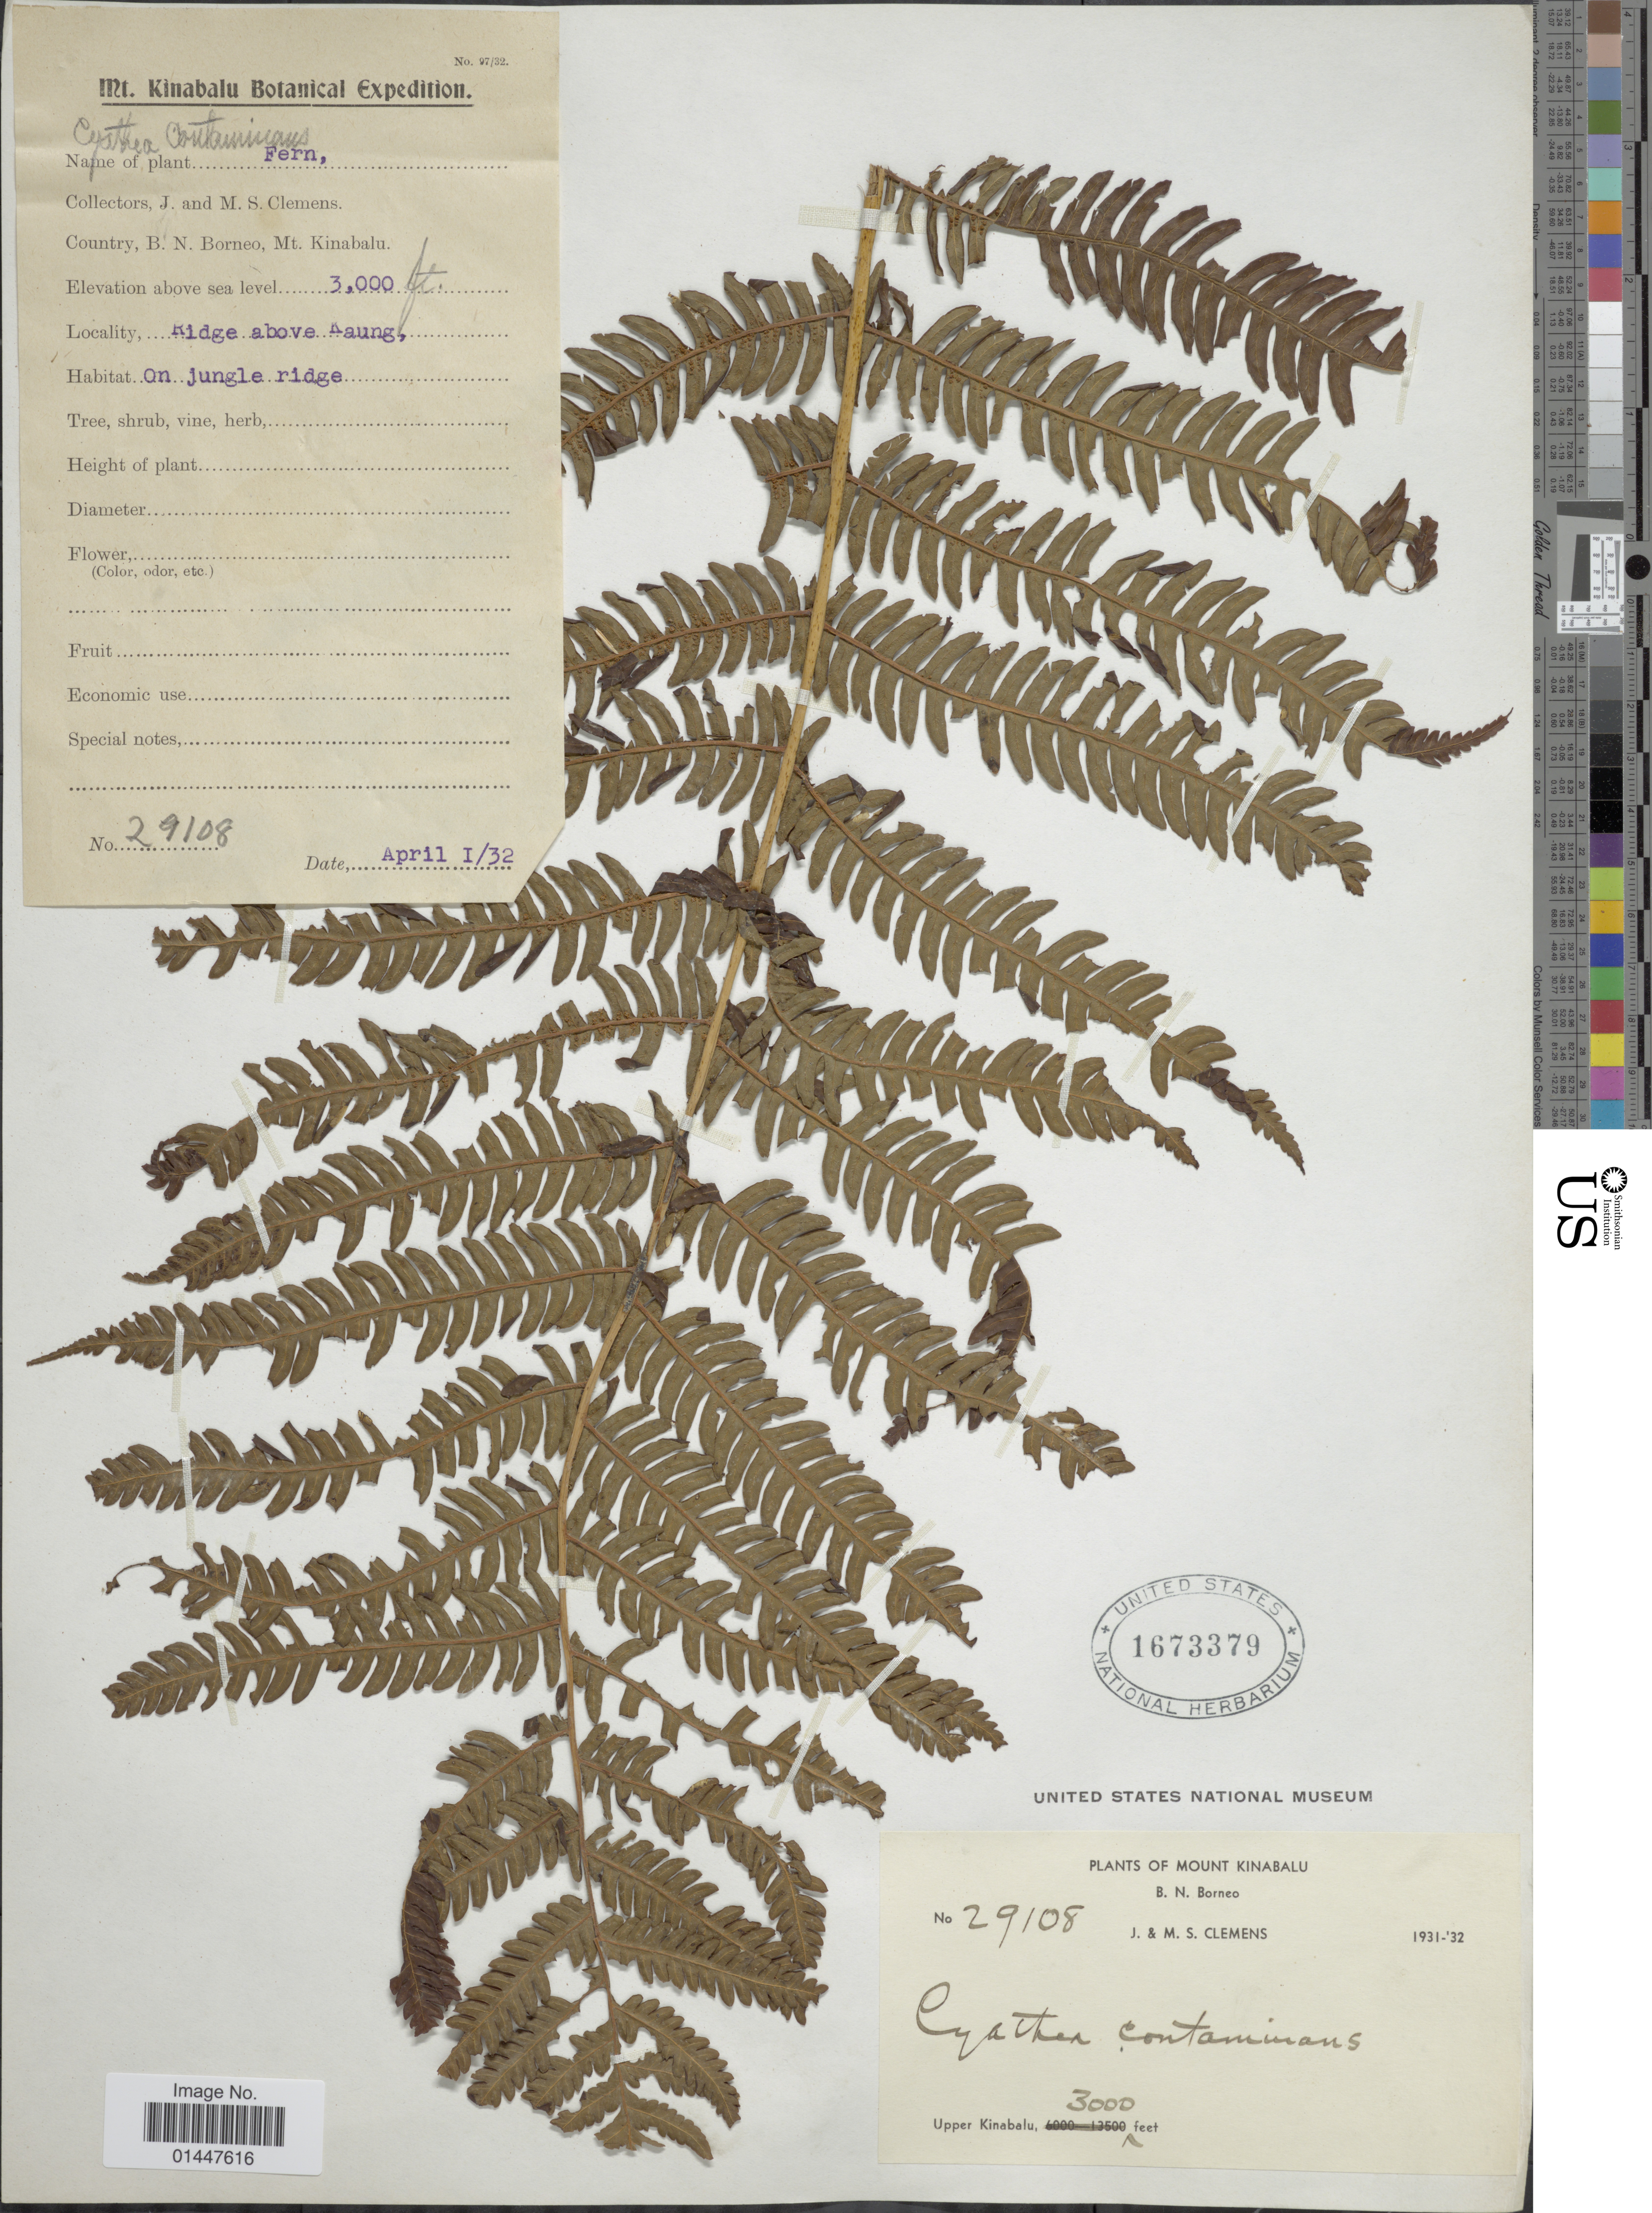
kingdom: Plantae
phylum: Tracheophyta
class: Polypodiopsida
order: Cyatheales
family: Cyatheaceae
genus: Sphaeropteris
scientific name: Sphaeropteris glauca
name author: (Blume) R.M. Tryon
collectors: J. Clemens & M. S. Clemens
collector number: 29108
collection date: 1932-04-01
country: Malaysia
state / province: Sabah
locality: B. N. Borneo. Mount Kinabalu. Ridge above Kaung. on jungle ridge.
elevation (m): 914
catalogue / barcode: US 1673379